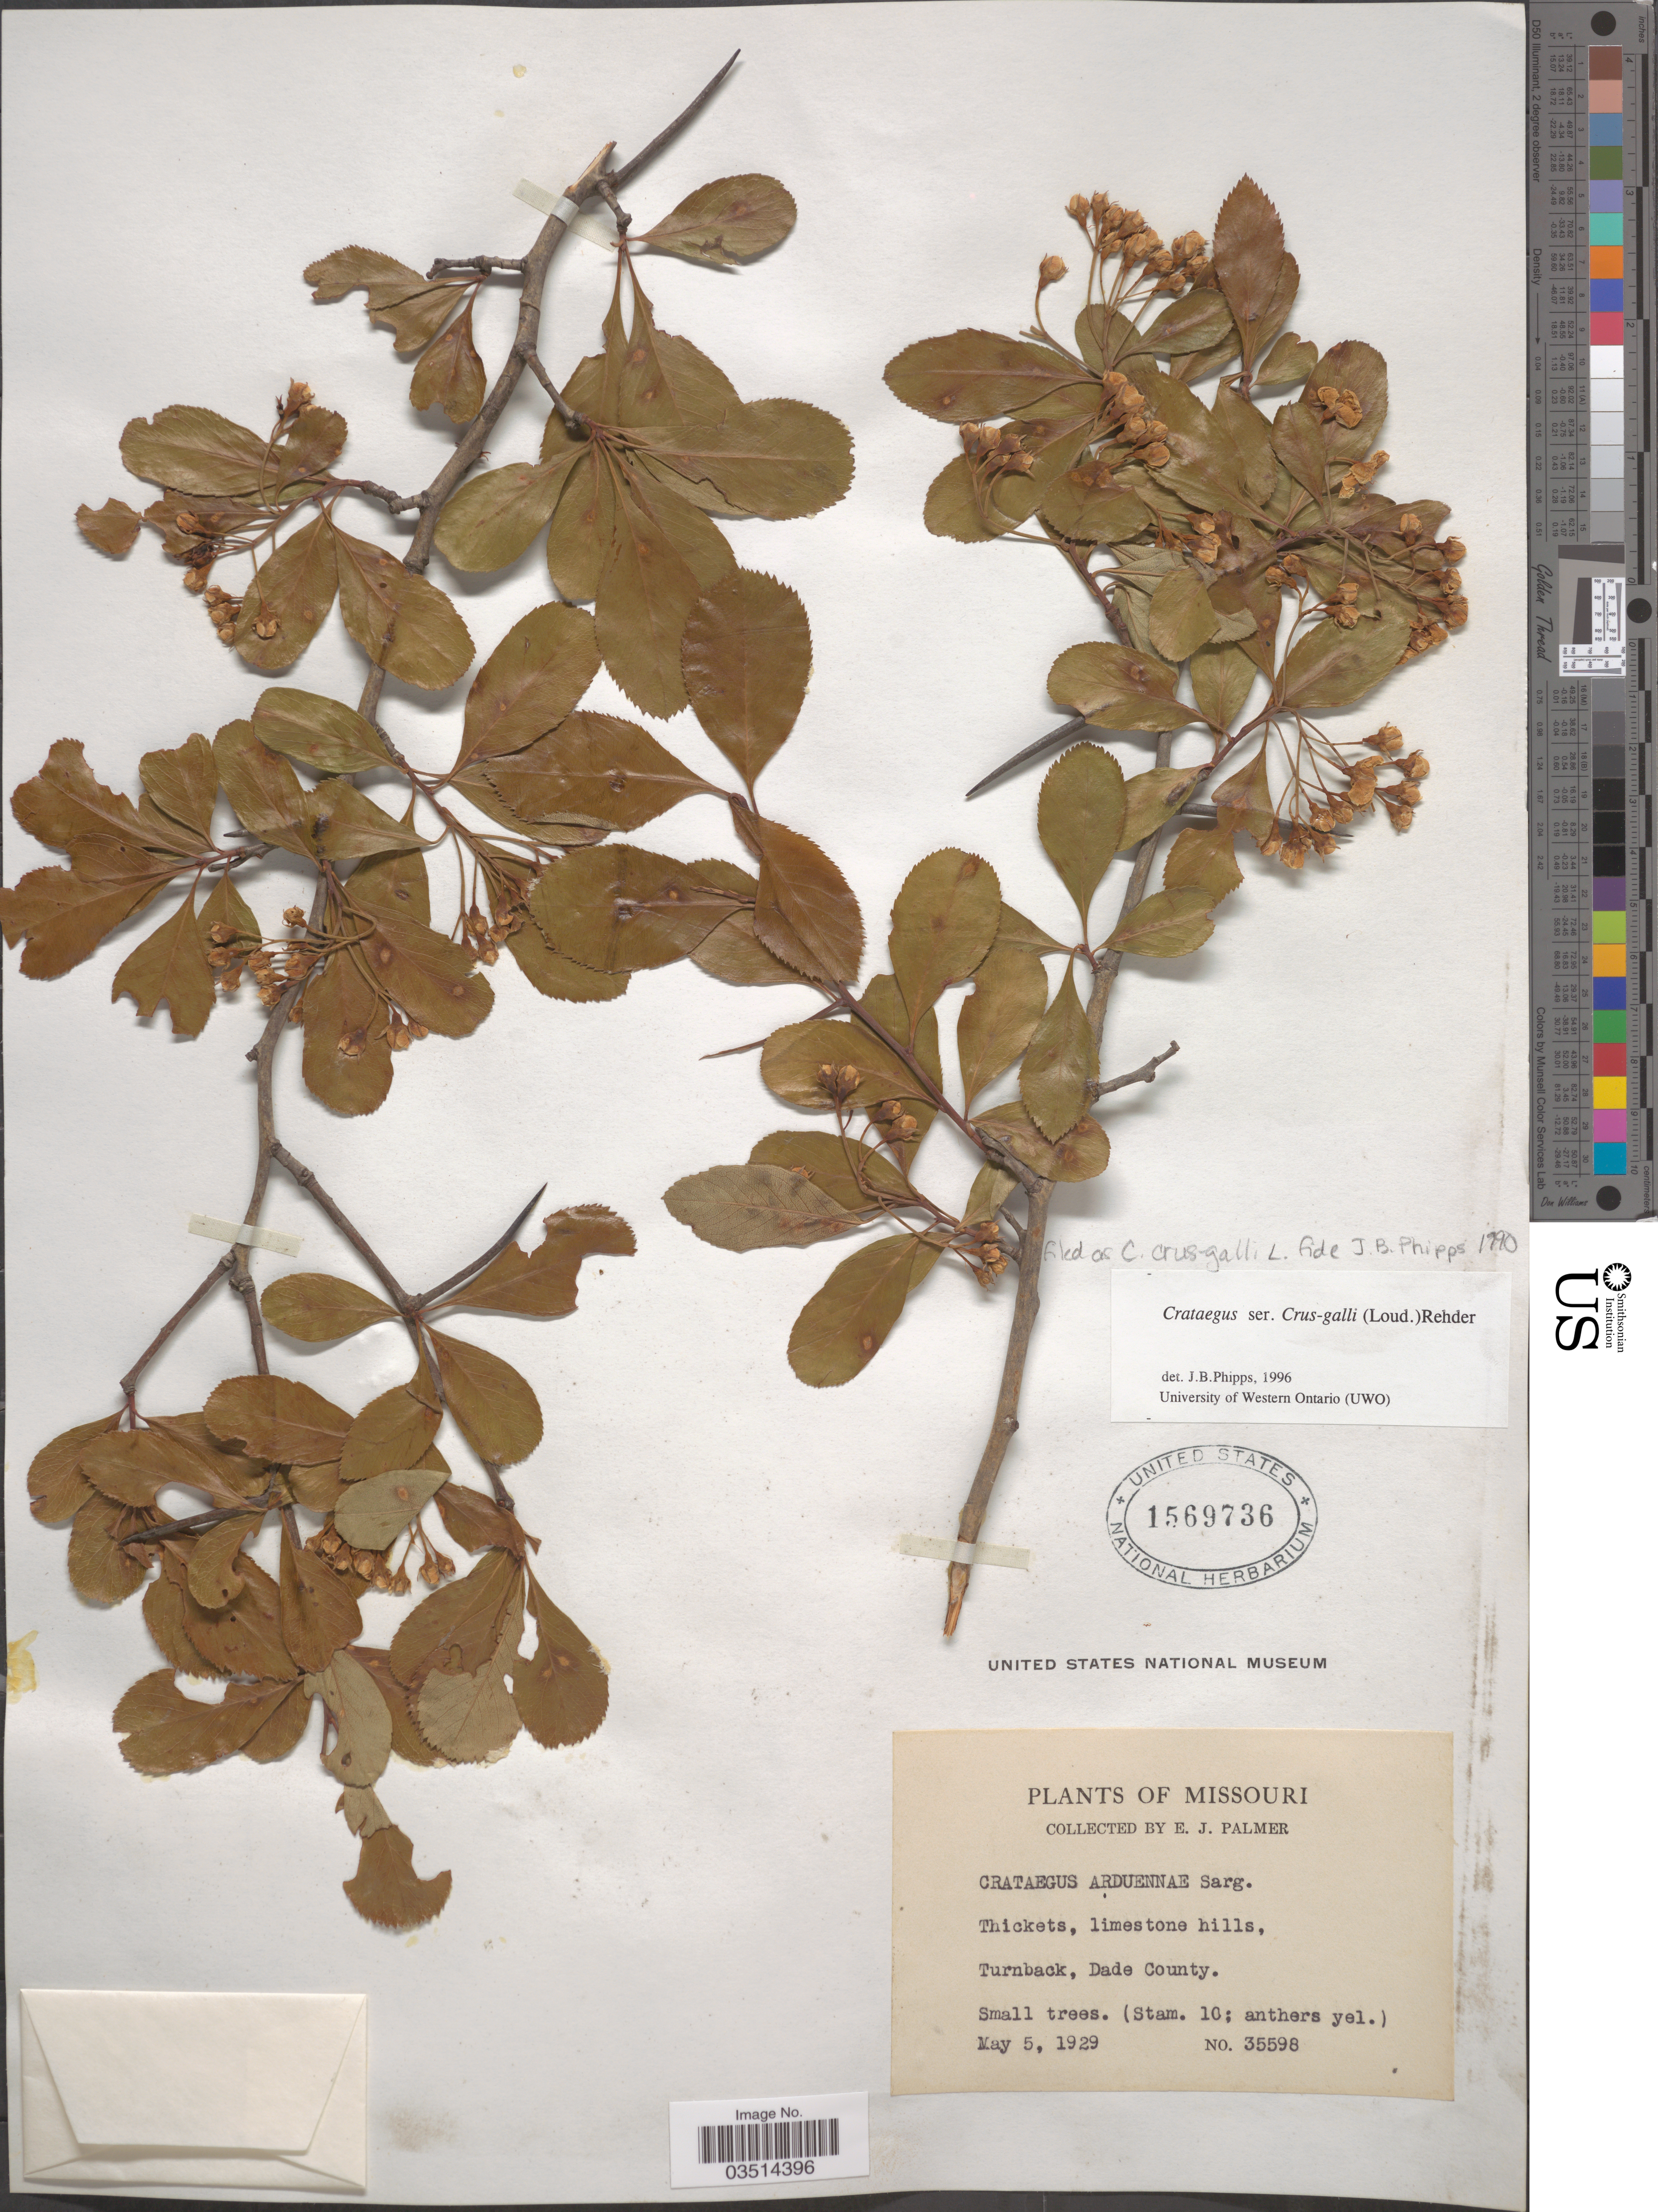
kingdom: Plantae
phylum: Tracheophyta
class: Magnoliopsida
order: Rosales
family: Rosaceae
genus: Crataegus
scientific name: Crataegus crus-galli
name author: L.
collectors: E. J. Palmer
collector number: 35598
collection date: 1929-05-05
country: United States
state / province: Missouri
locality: Turnback, Dade County.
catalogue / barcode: US 1569736